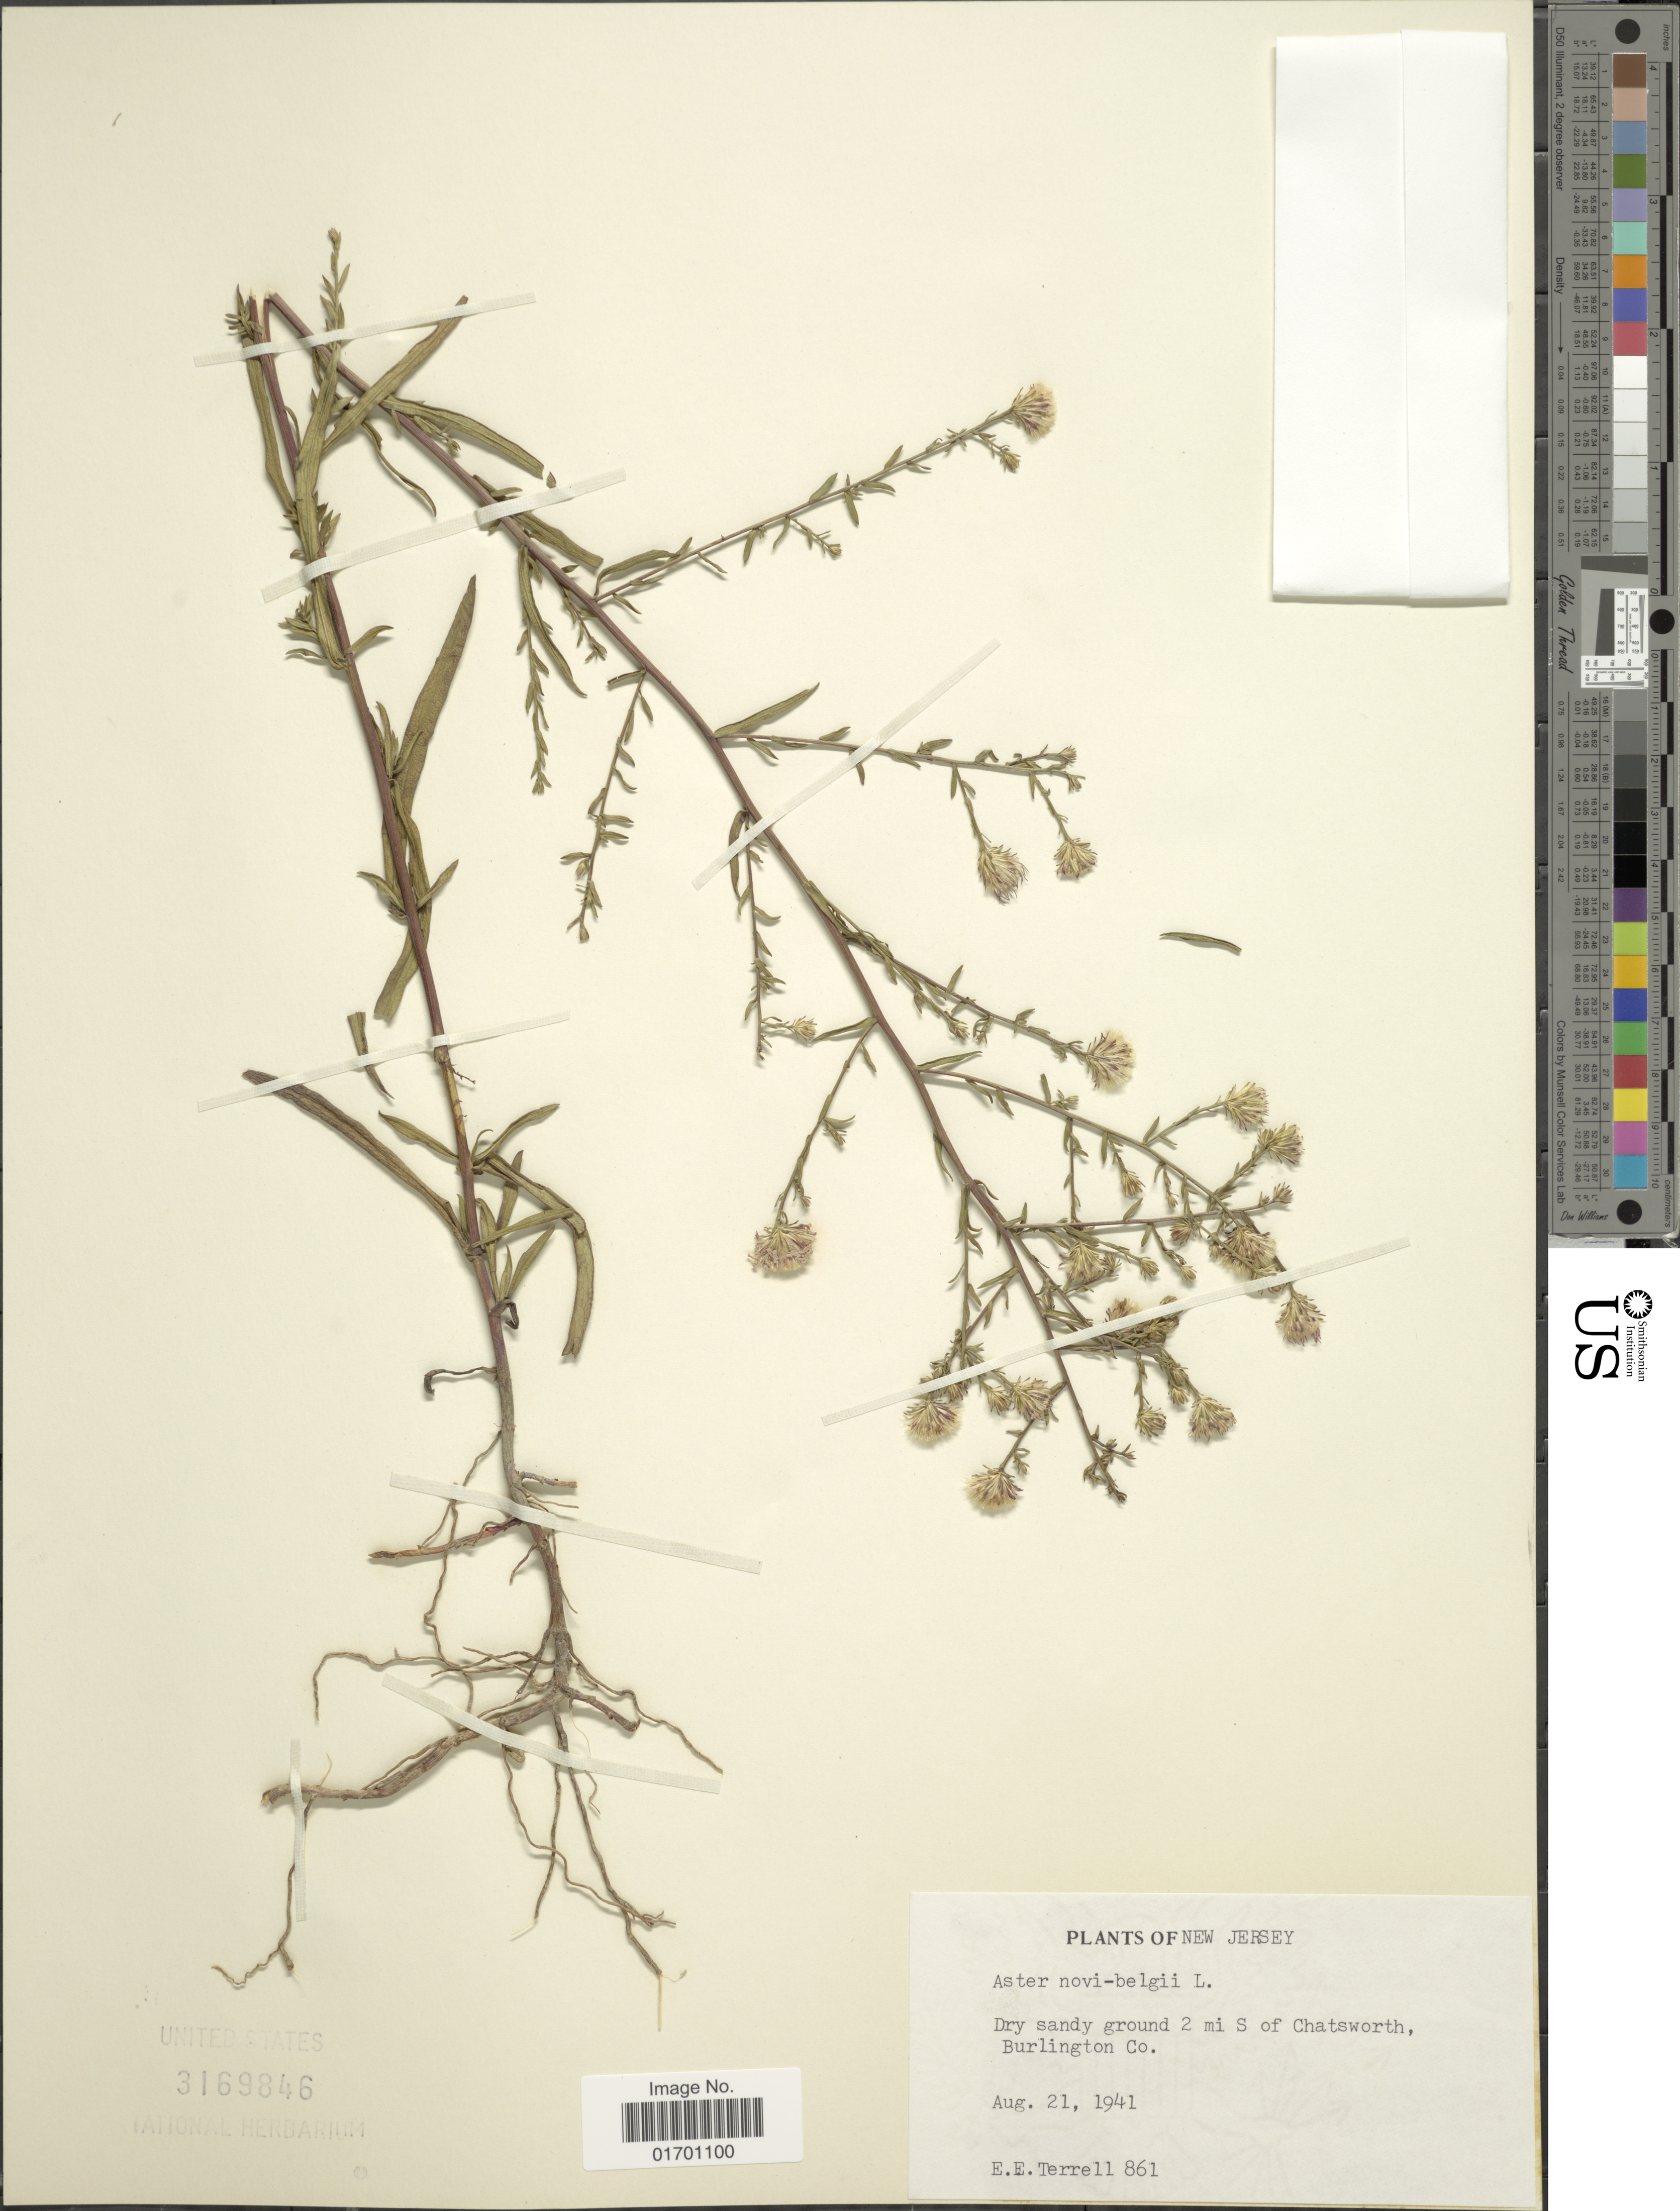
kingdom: Plantae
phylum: Tracheophyta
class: Magnoliopsida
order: Asterales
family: Asteraceae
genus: Symphyotrichum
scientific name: Symphyotrichum novi-belgii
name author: (L.) G.L. Nesom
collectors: E. E. Terrell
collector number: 861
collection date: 1941-08-21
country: United States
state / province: New Jersey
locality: Dry sandy ground 2 mi S of Chatsworth, Burlington Co.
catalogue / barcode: US 3169846